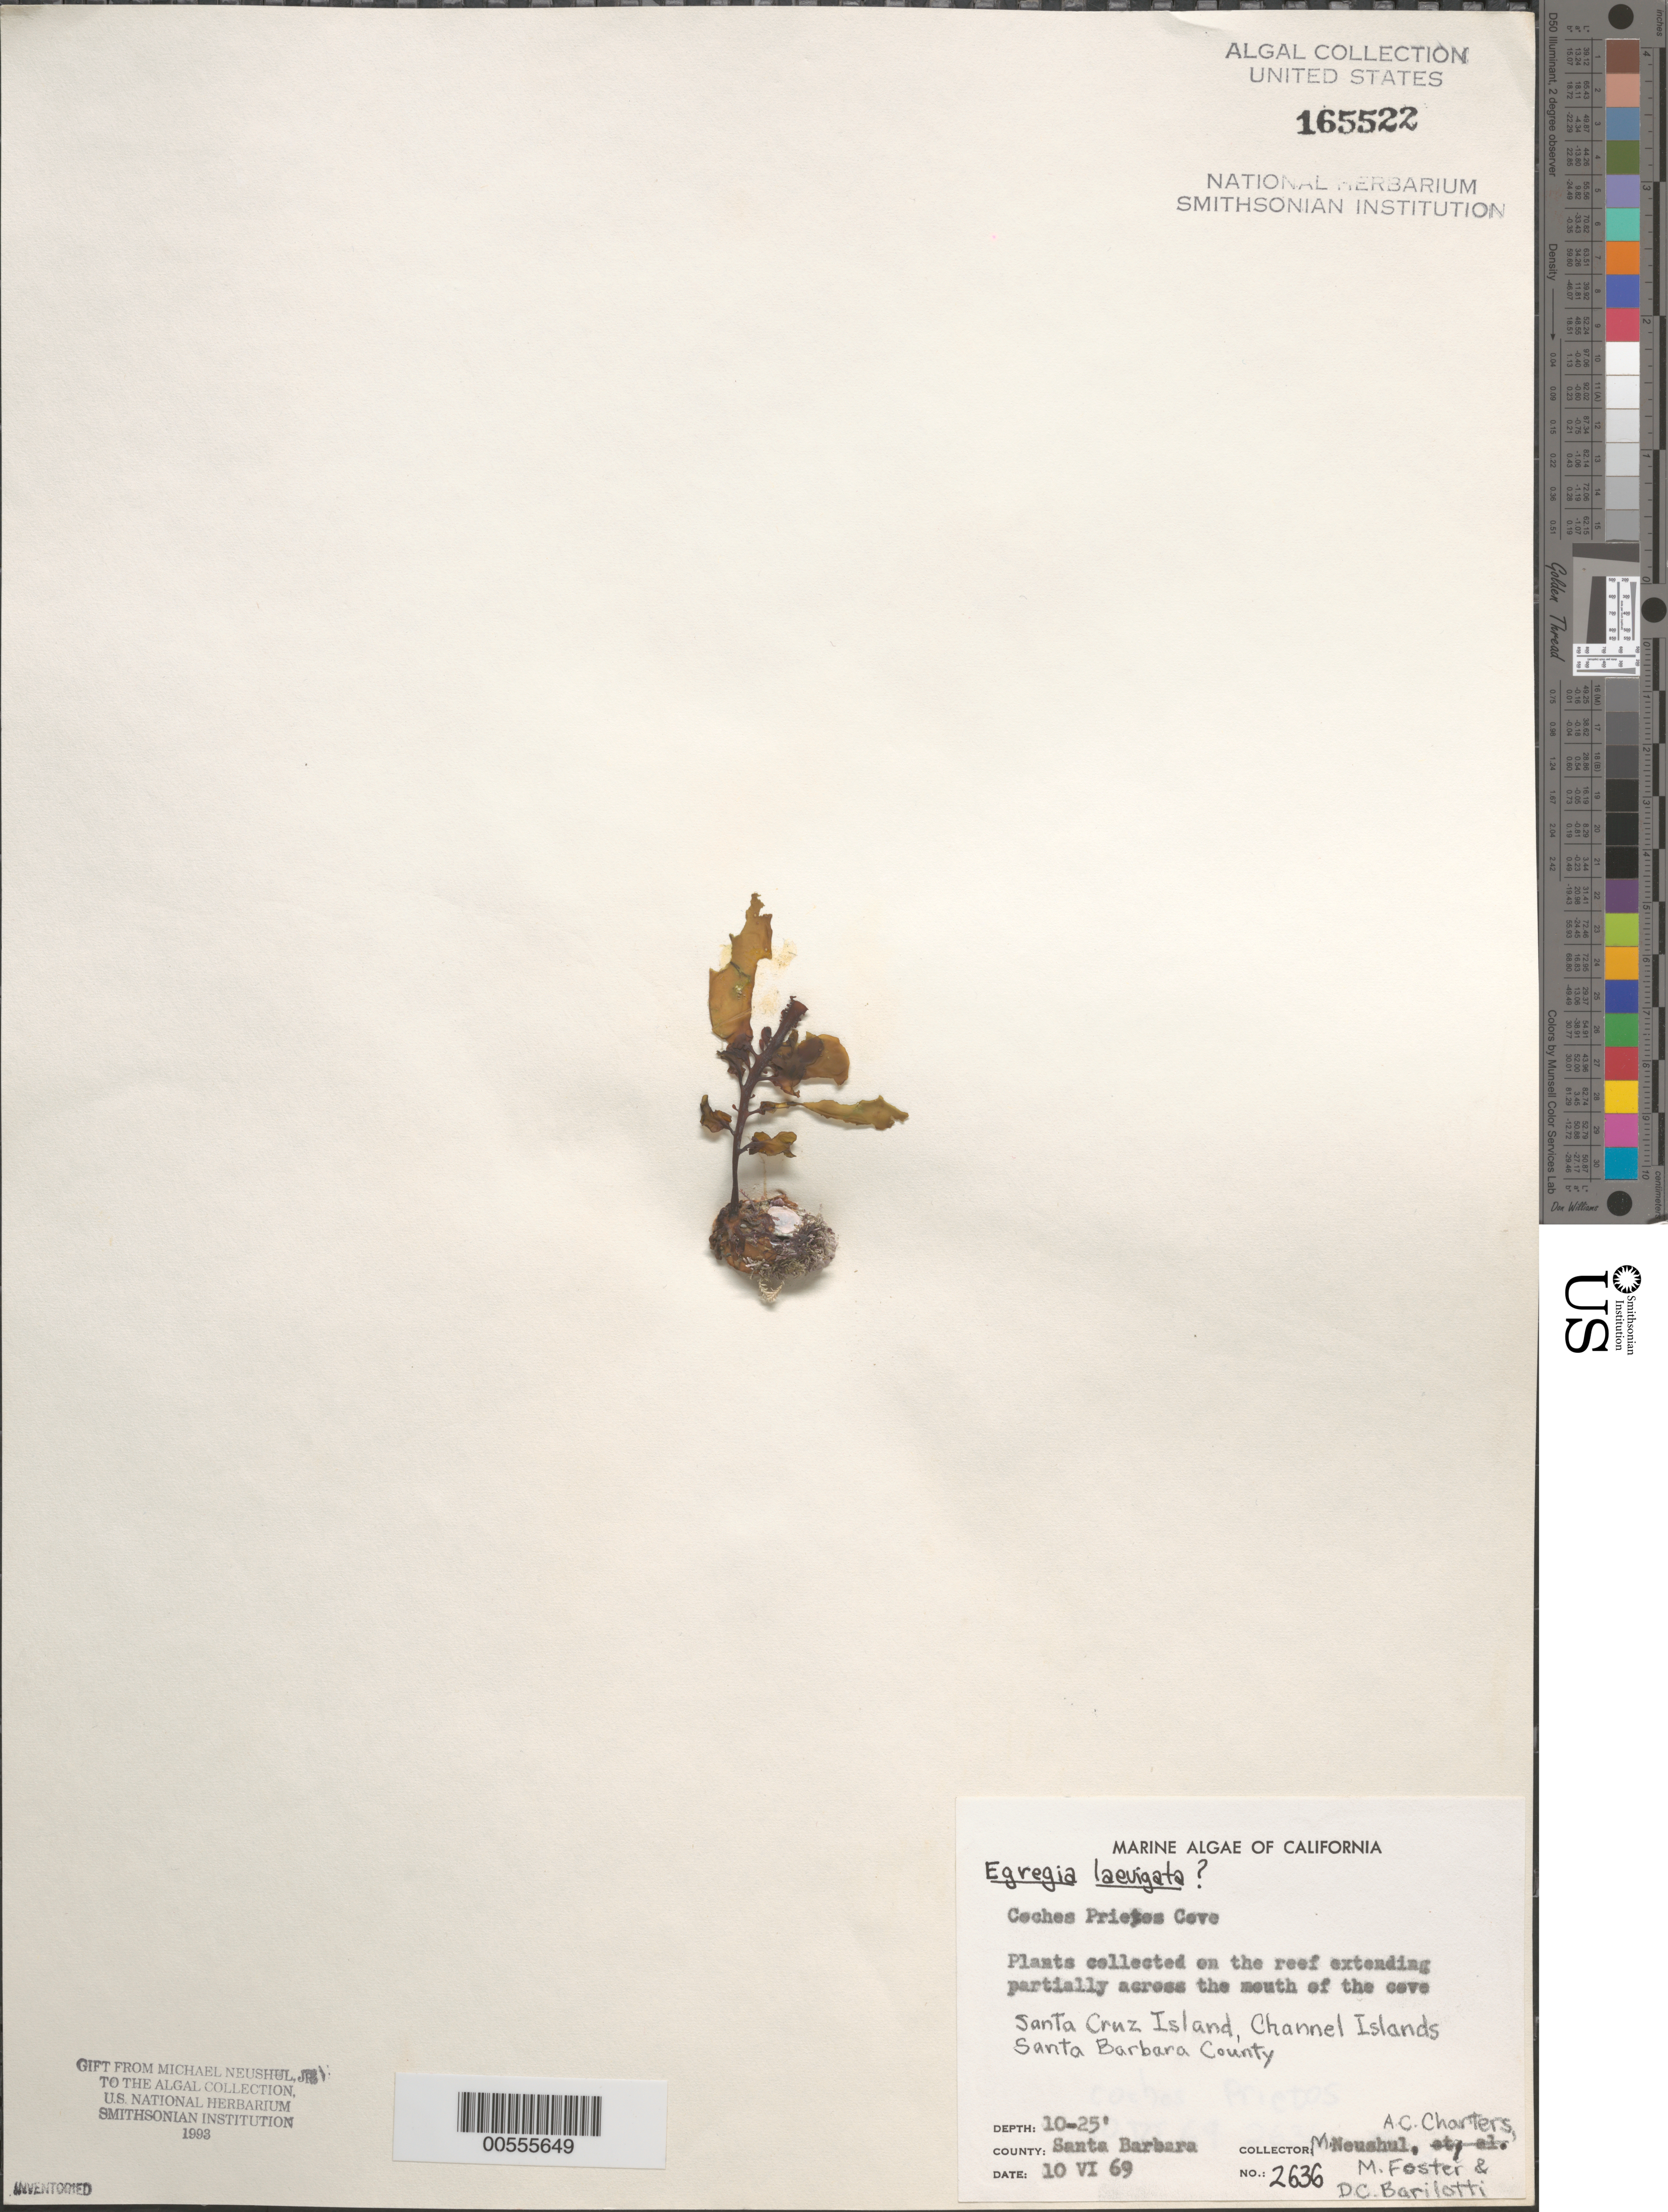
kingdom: Chromista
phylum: Ochrophyta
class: Phaeophyceae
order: Laminariales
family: Lessoniaceae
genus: Egregia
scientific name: Egregia menziesii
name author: (Turner) Aresch.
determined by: Algae name updating Project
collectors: M. Neushul, A. Charters, M. Foster & D. C. Barilotti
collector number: Neushul 2636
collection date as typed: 10 Jun 1969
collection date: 1969-06-10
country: United States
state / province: California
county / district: Santa Barbara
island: Santa Cruz Island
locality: Coches Prietos Cove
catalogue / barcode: US 165522